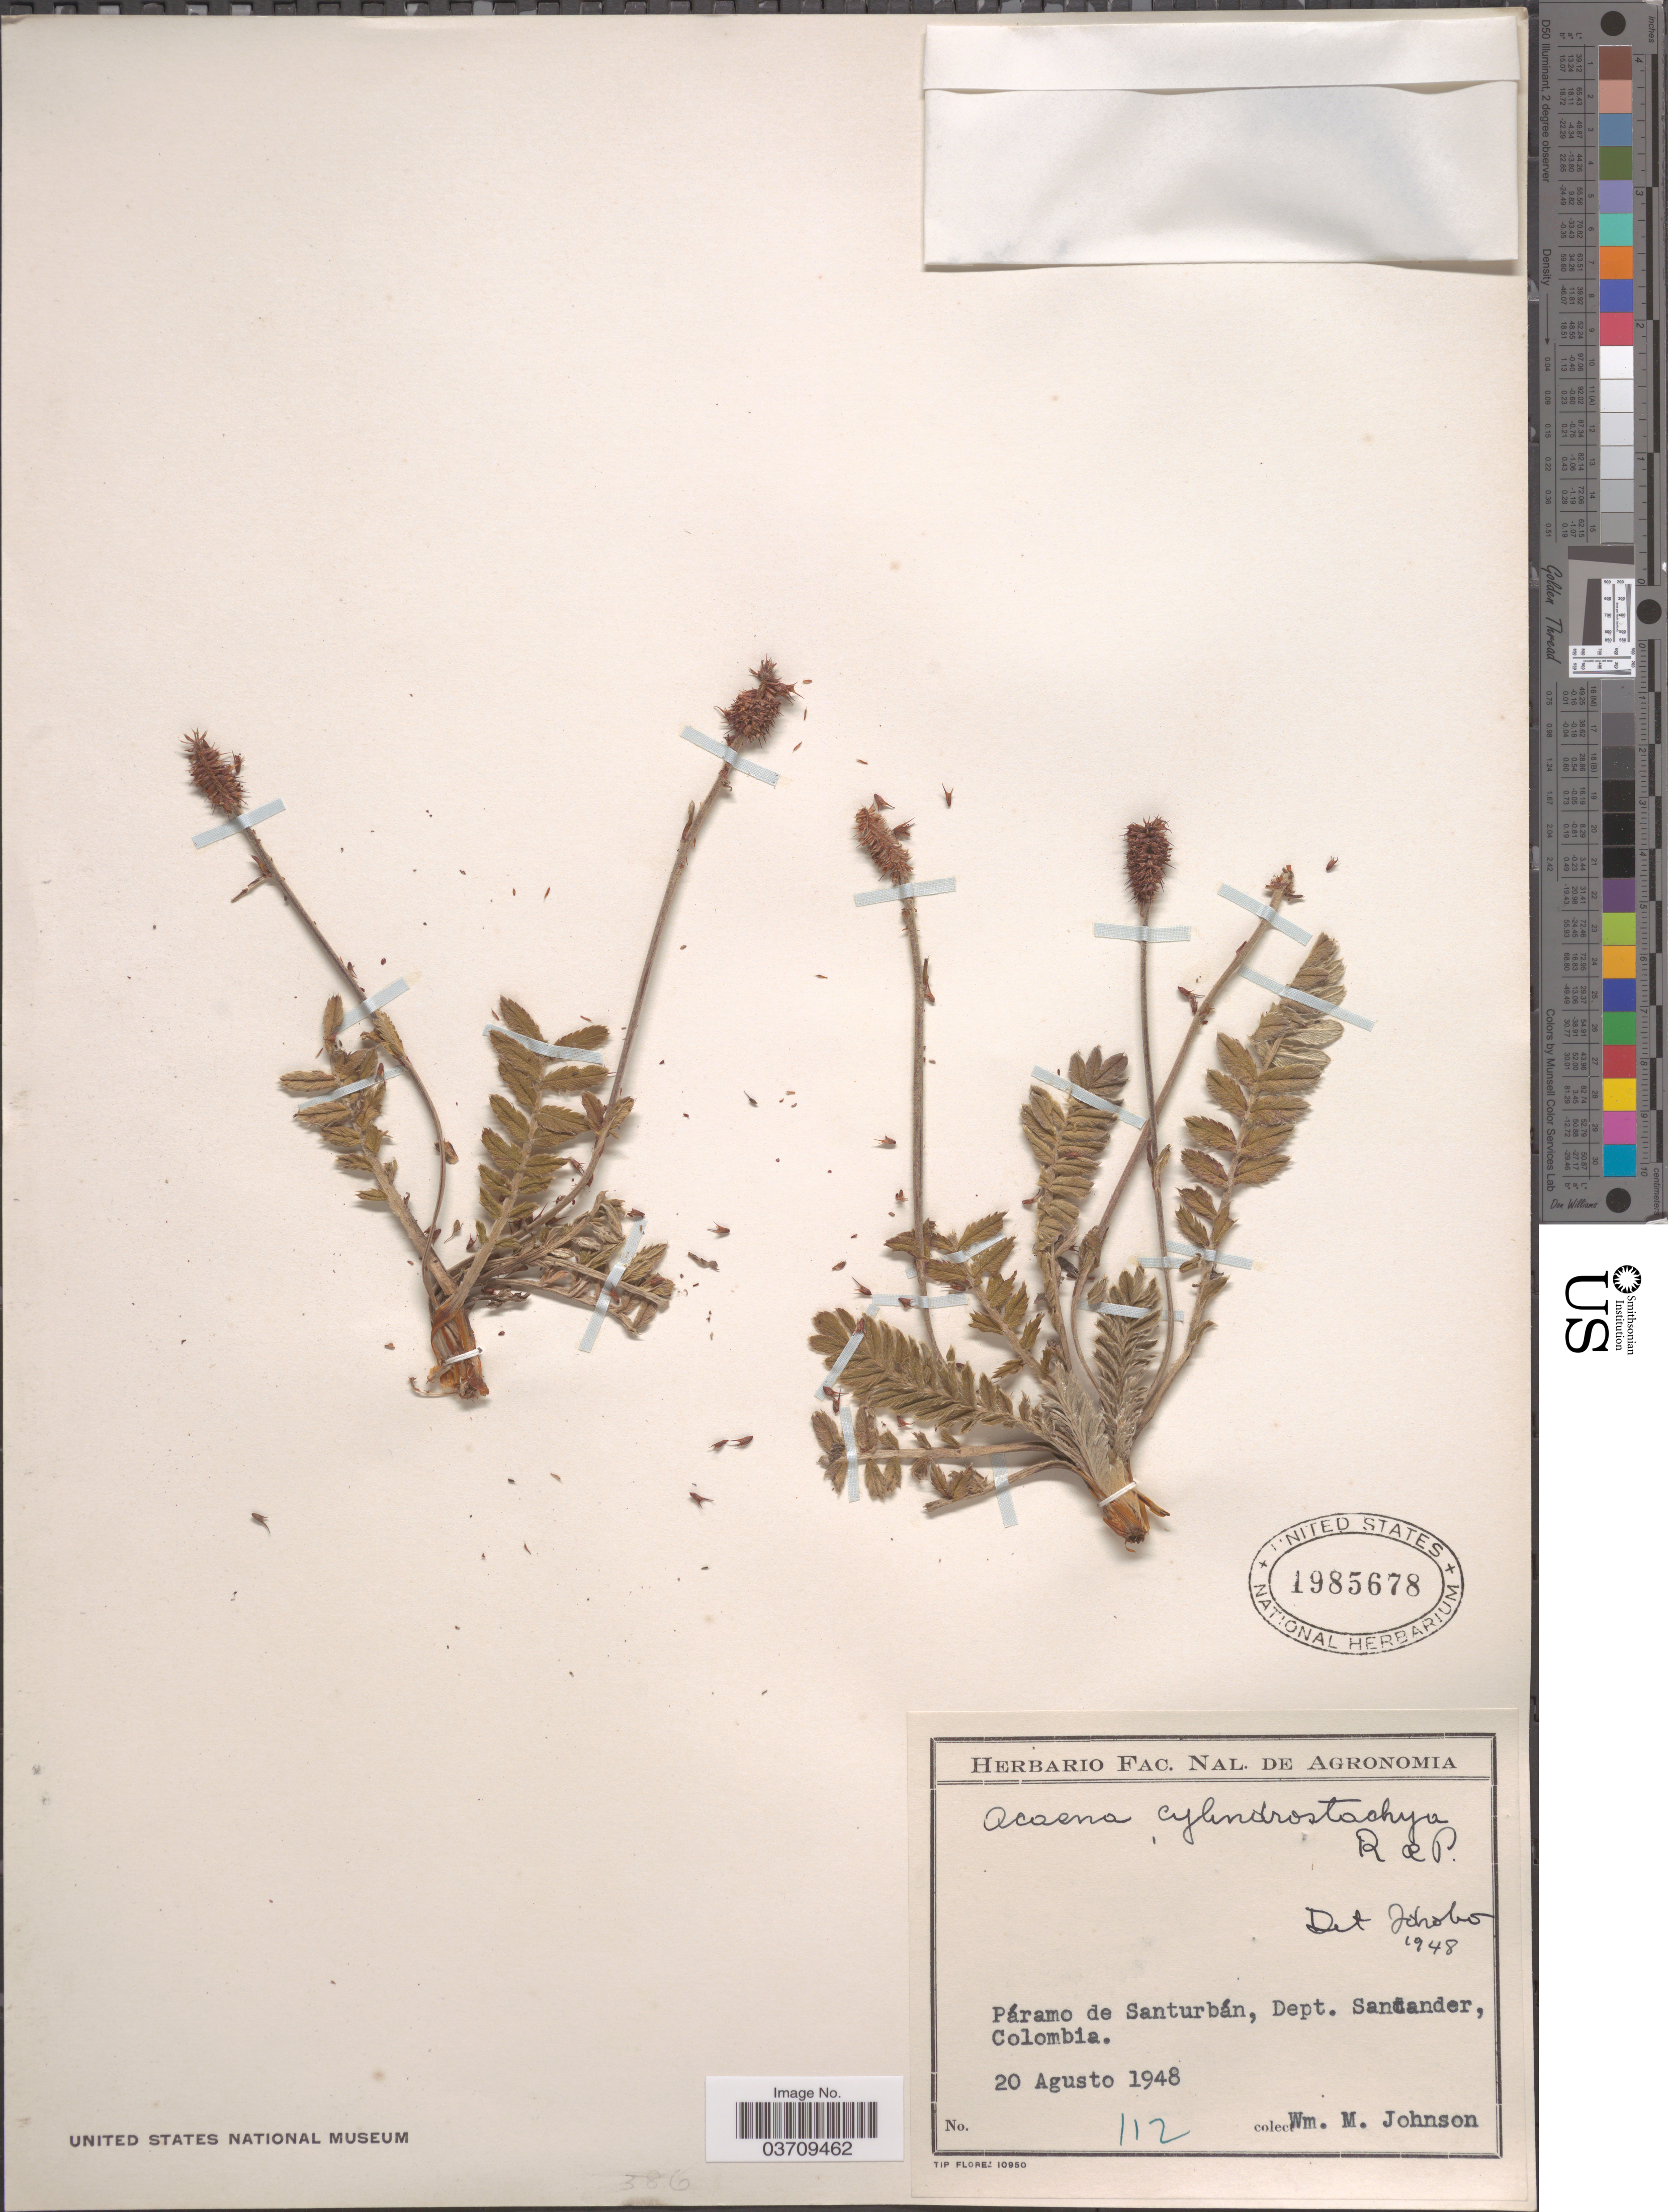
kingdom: Plantae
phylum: Tracheophyta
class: Magnoliopsida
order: Rosales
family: Rosaceae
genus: Acaena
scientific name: Acaena cylindristachya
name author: Ruiz & Pav.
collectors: W. M. Johnson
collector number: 112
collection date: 1948-08-20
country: Colombia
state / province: Santander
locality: Páramo de Santurbán, Dept. Santander.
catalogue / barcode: US 1985678